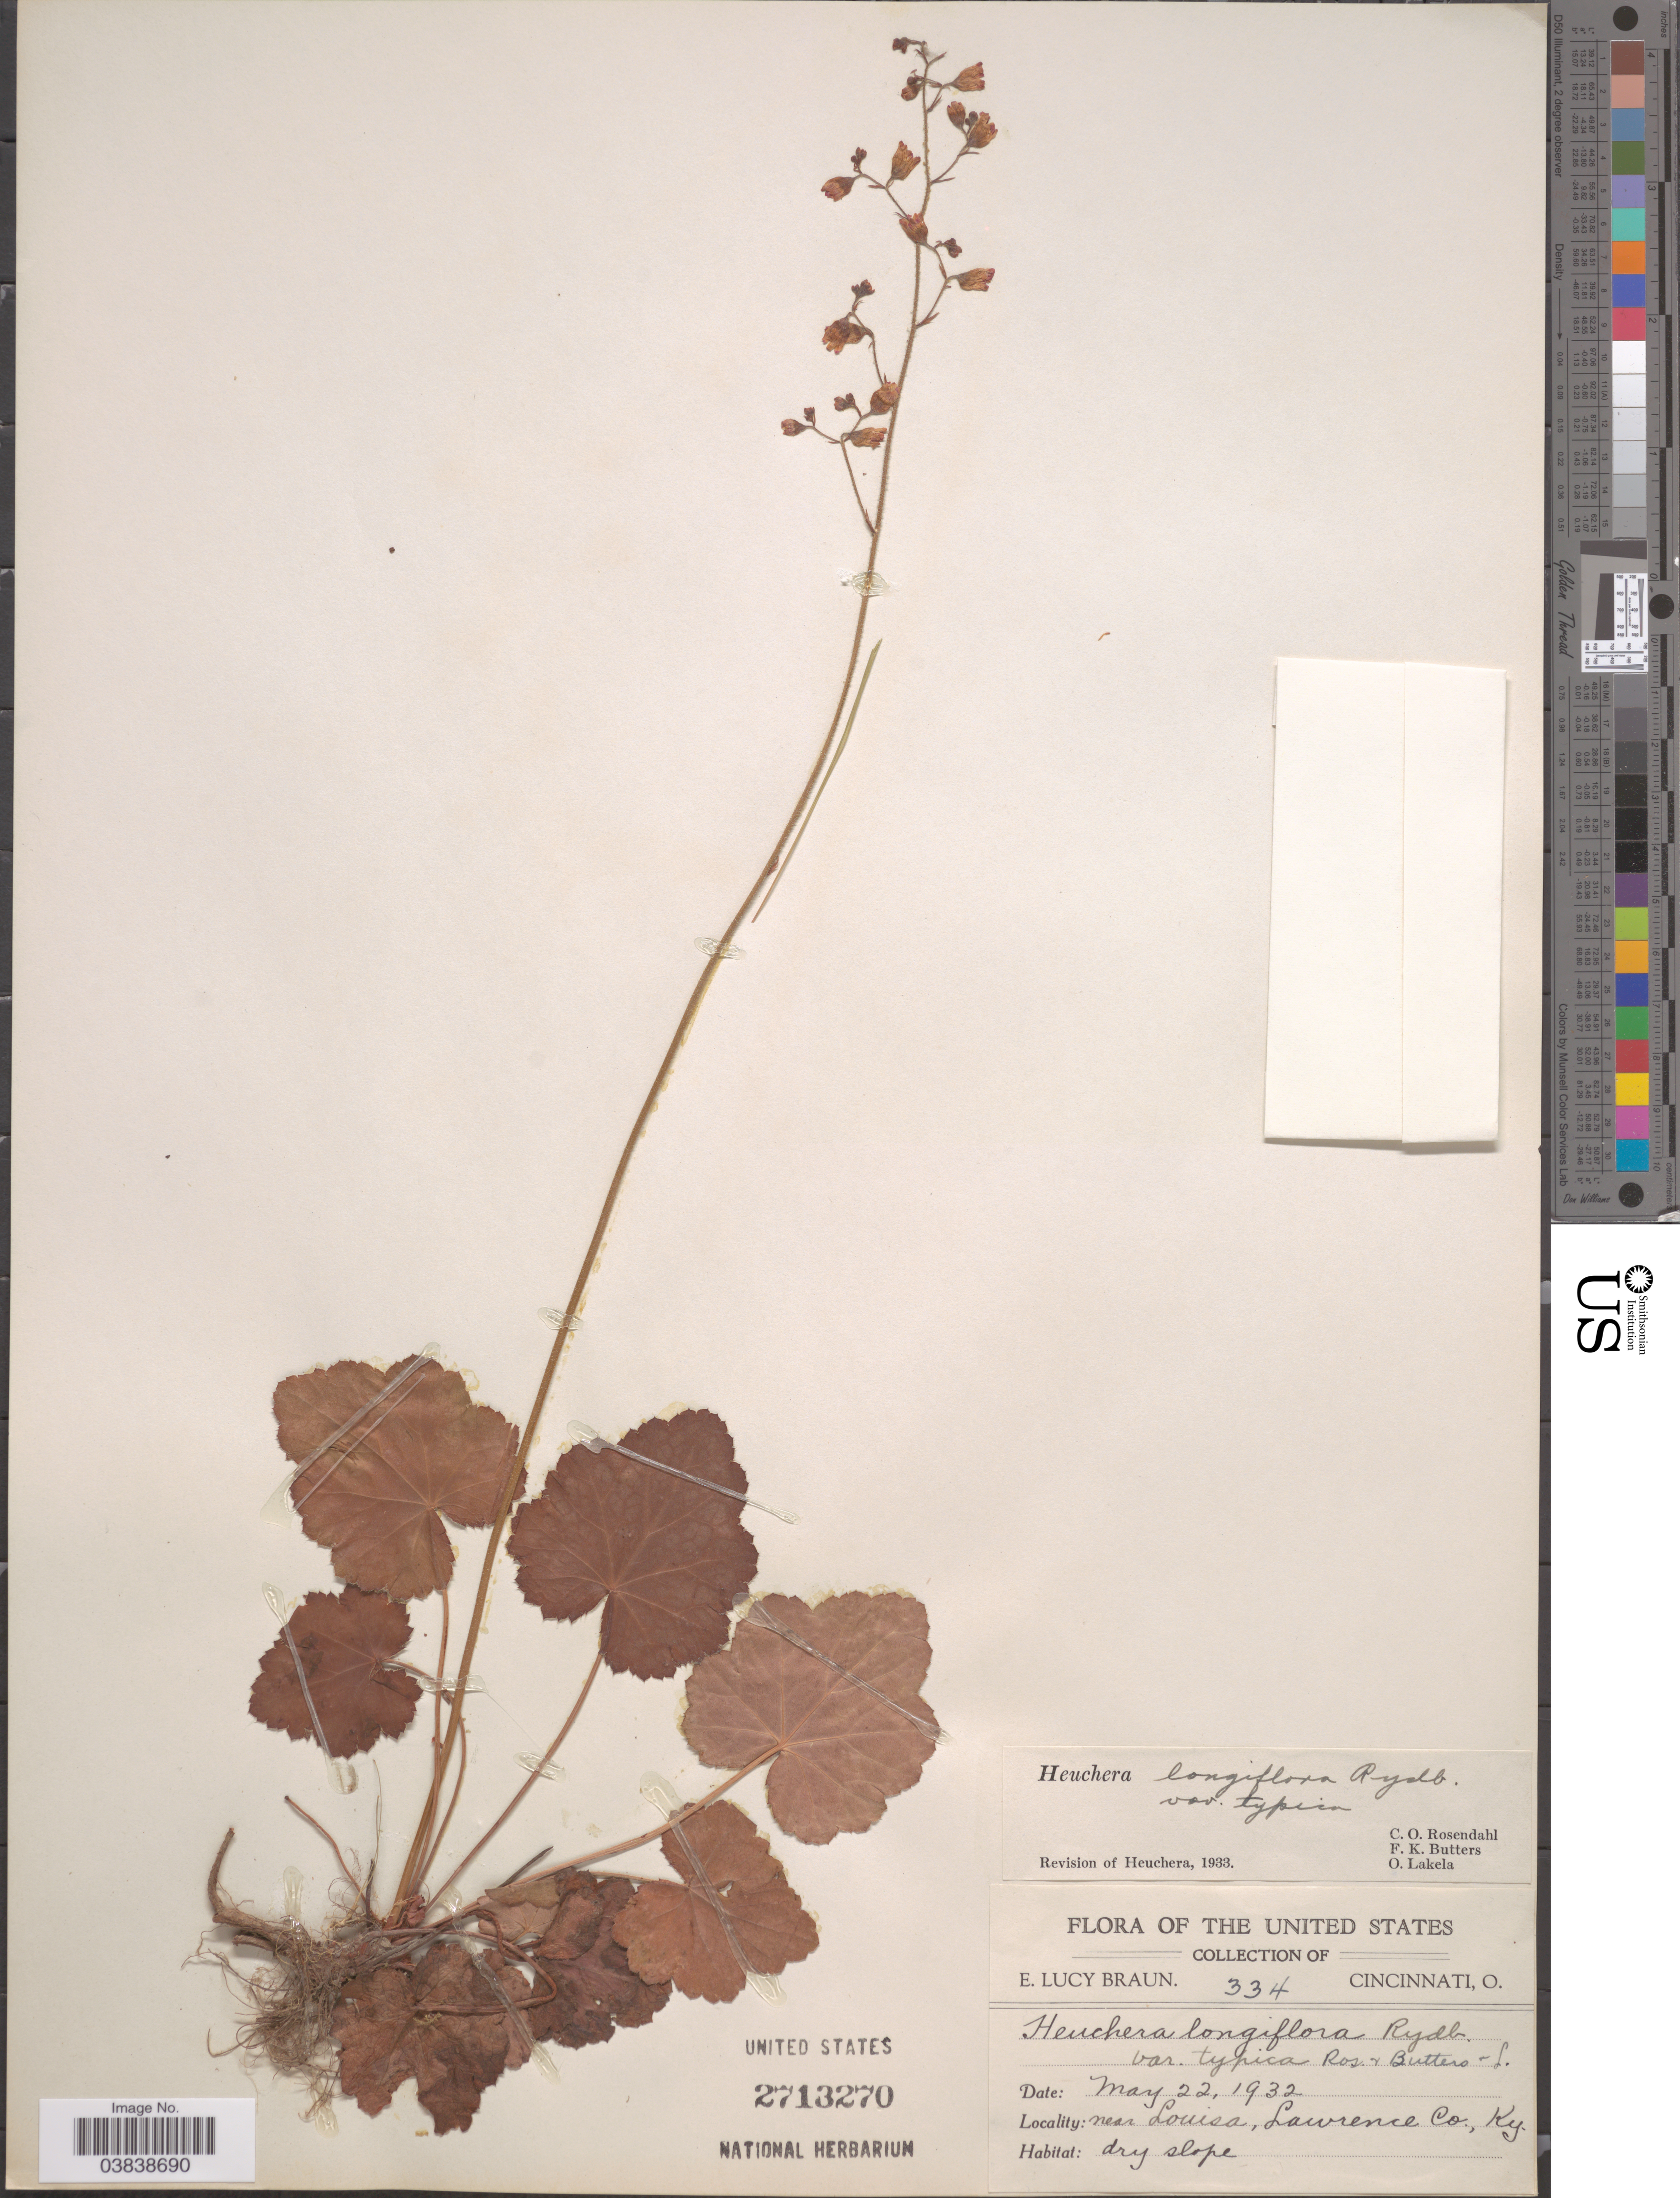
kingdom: Plantae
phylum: Tracheophyta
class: Magnoliopsida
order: Saxifragales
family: Saxifragaceae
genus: Heuchera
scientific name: Heuchera longiflora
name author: Rydb.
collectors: E. L. Braun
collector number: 334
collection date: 1932-05-22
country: United States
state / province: Kentucky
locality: Near Louisa, Lawrence Co.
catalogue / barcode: US 2713270